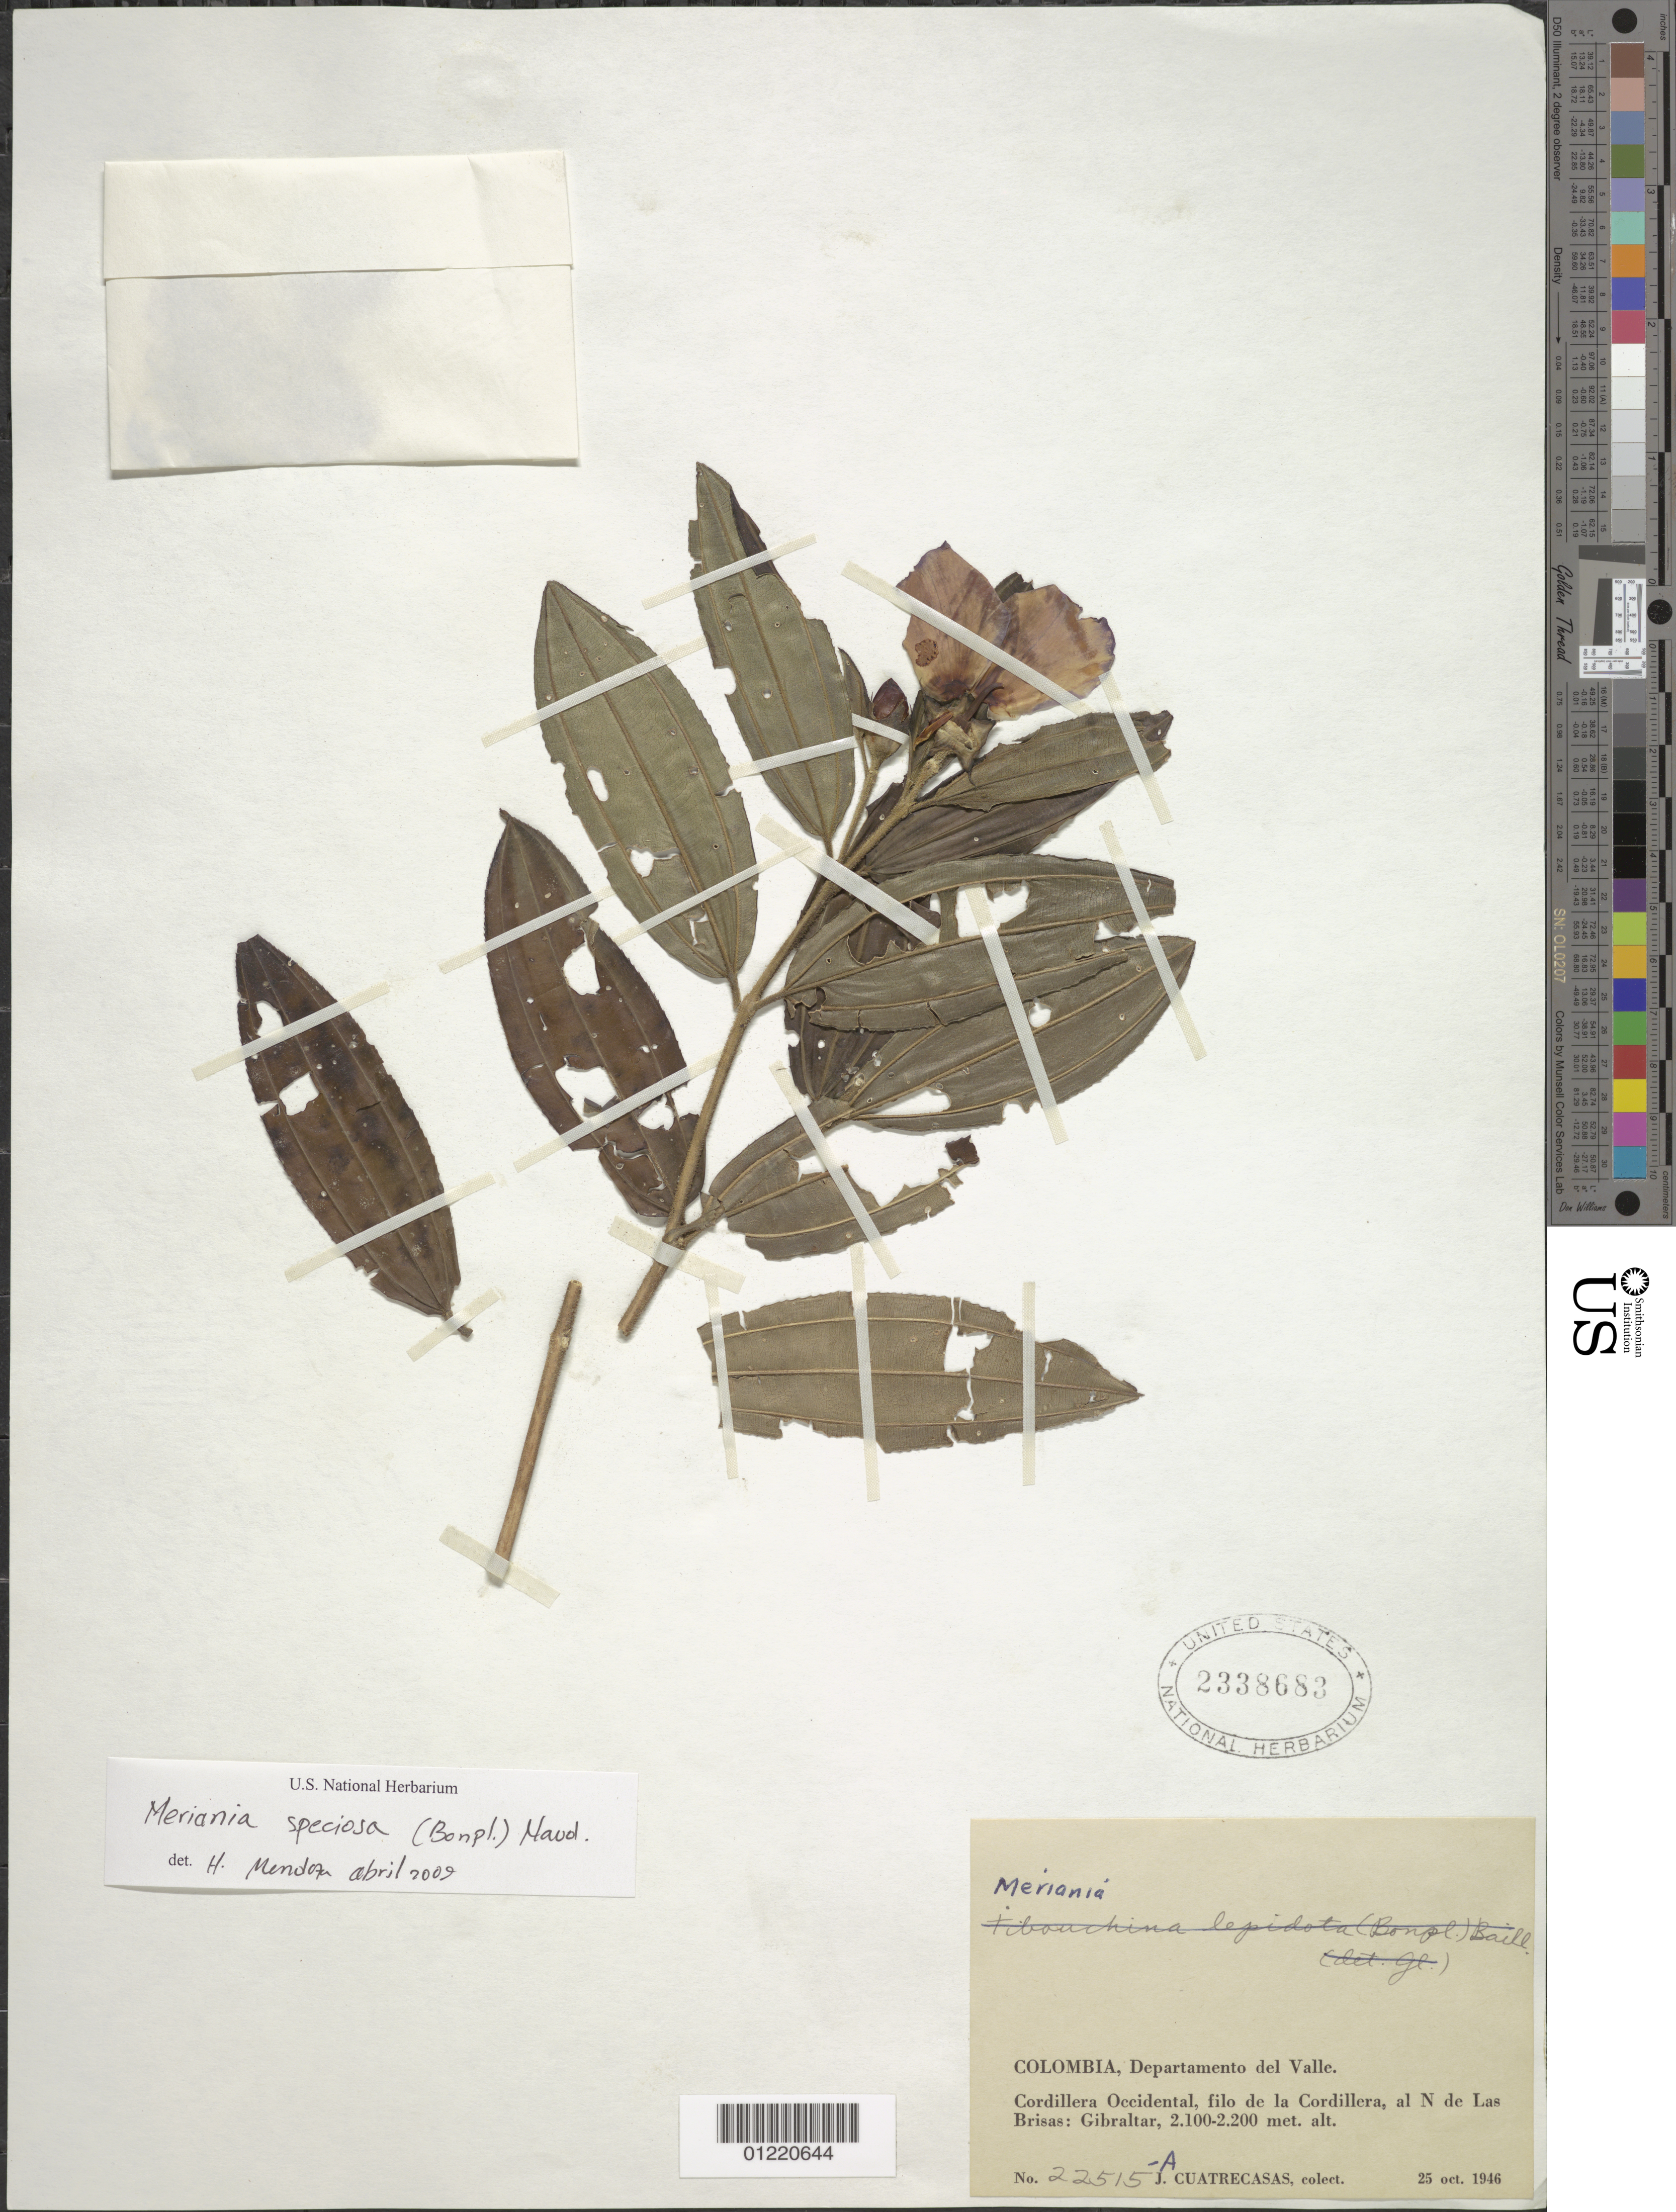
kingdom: Plantae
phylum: Tracheophyta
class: Magnoliopsida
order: Myrtales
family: Melastomataceae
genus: Meriania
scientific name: Meriania speciosa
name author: (Bonpl.) Naudin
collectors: J. Cuatrecasas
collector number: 22515-A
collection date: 1946-10-25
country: Colombia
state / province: Valle del Cauca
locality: Departamento del Valle. Cordillera Occidental, filo de la Cordillera, al N de Las Brisas, Gibraltar.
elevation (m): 2100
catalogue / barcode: US 2338683